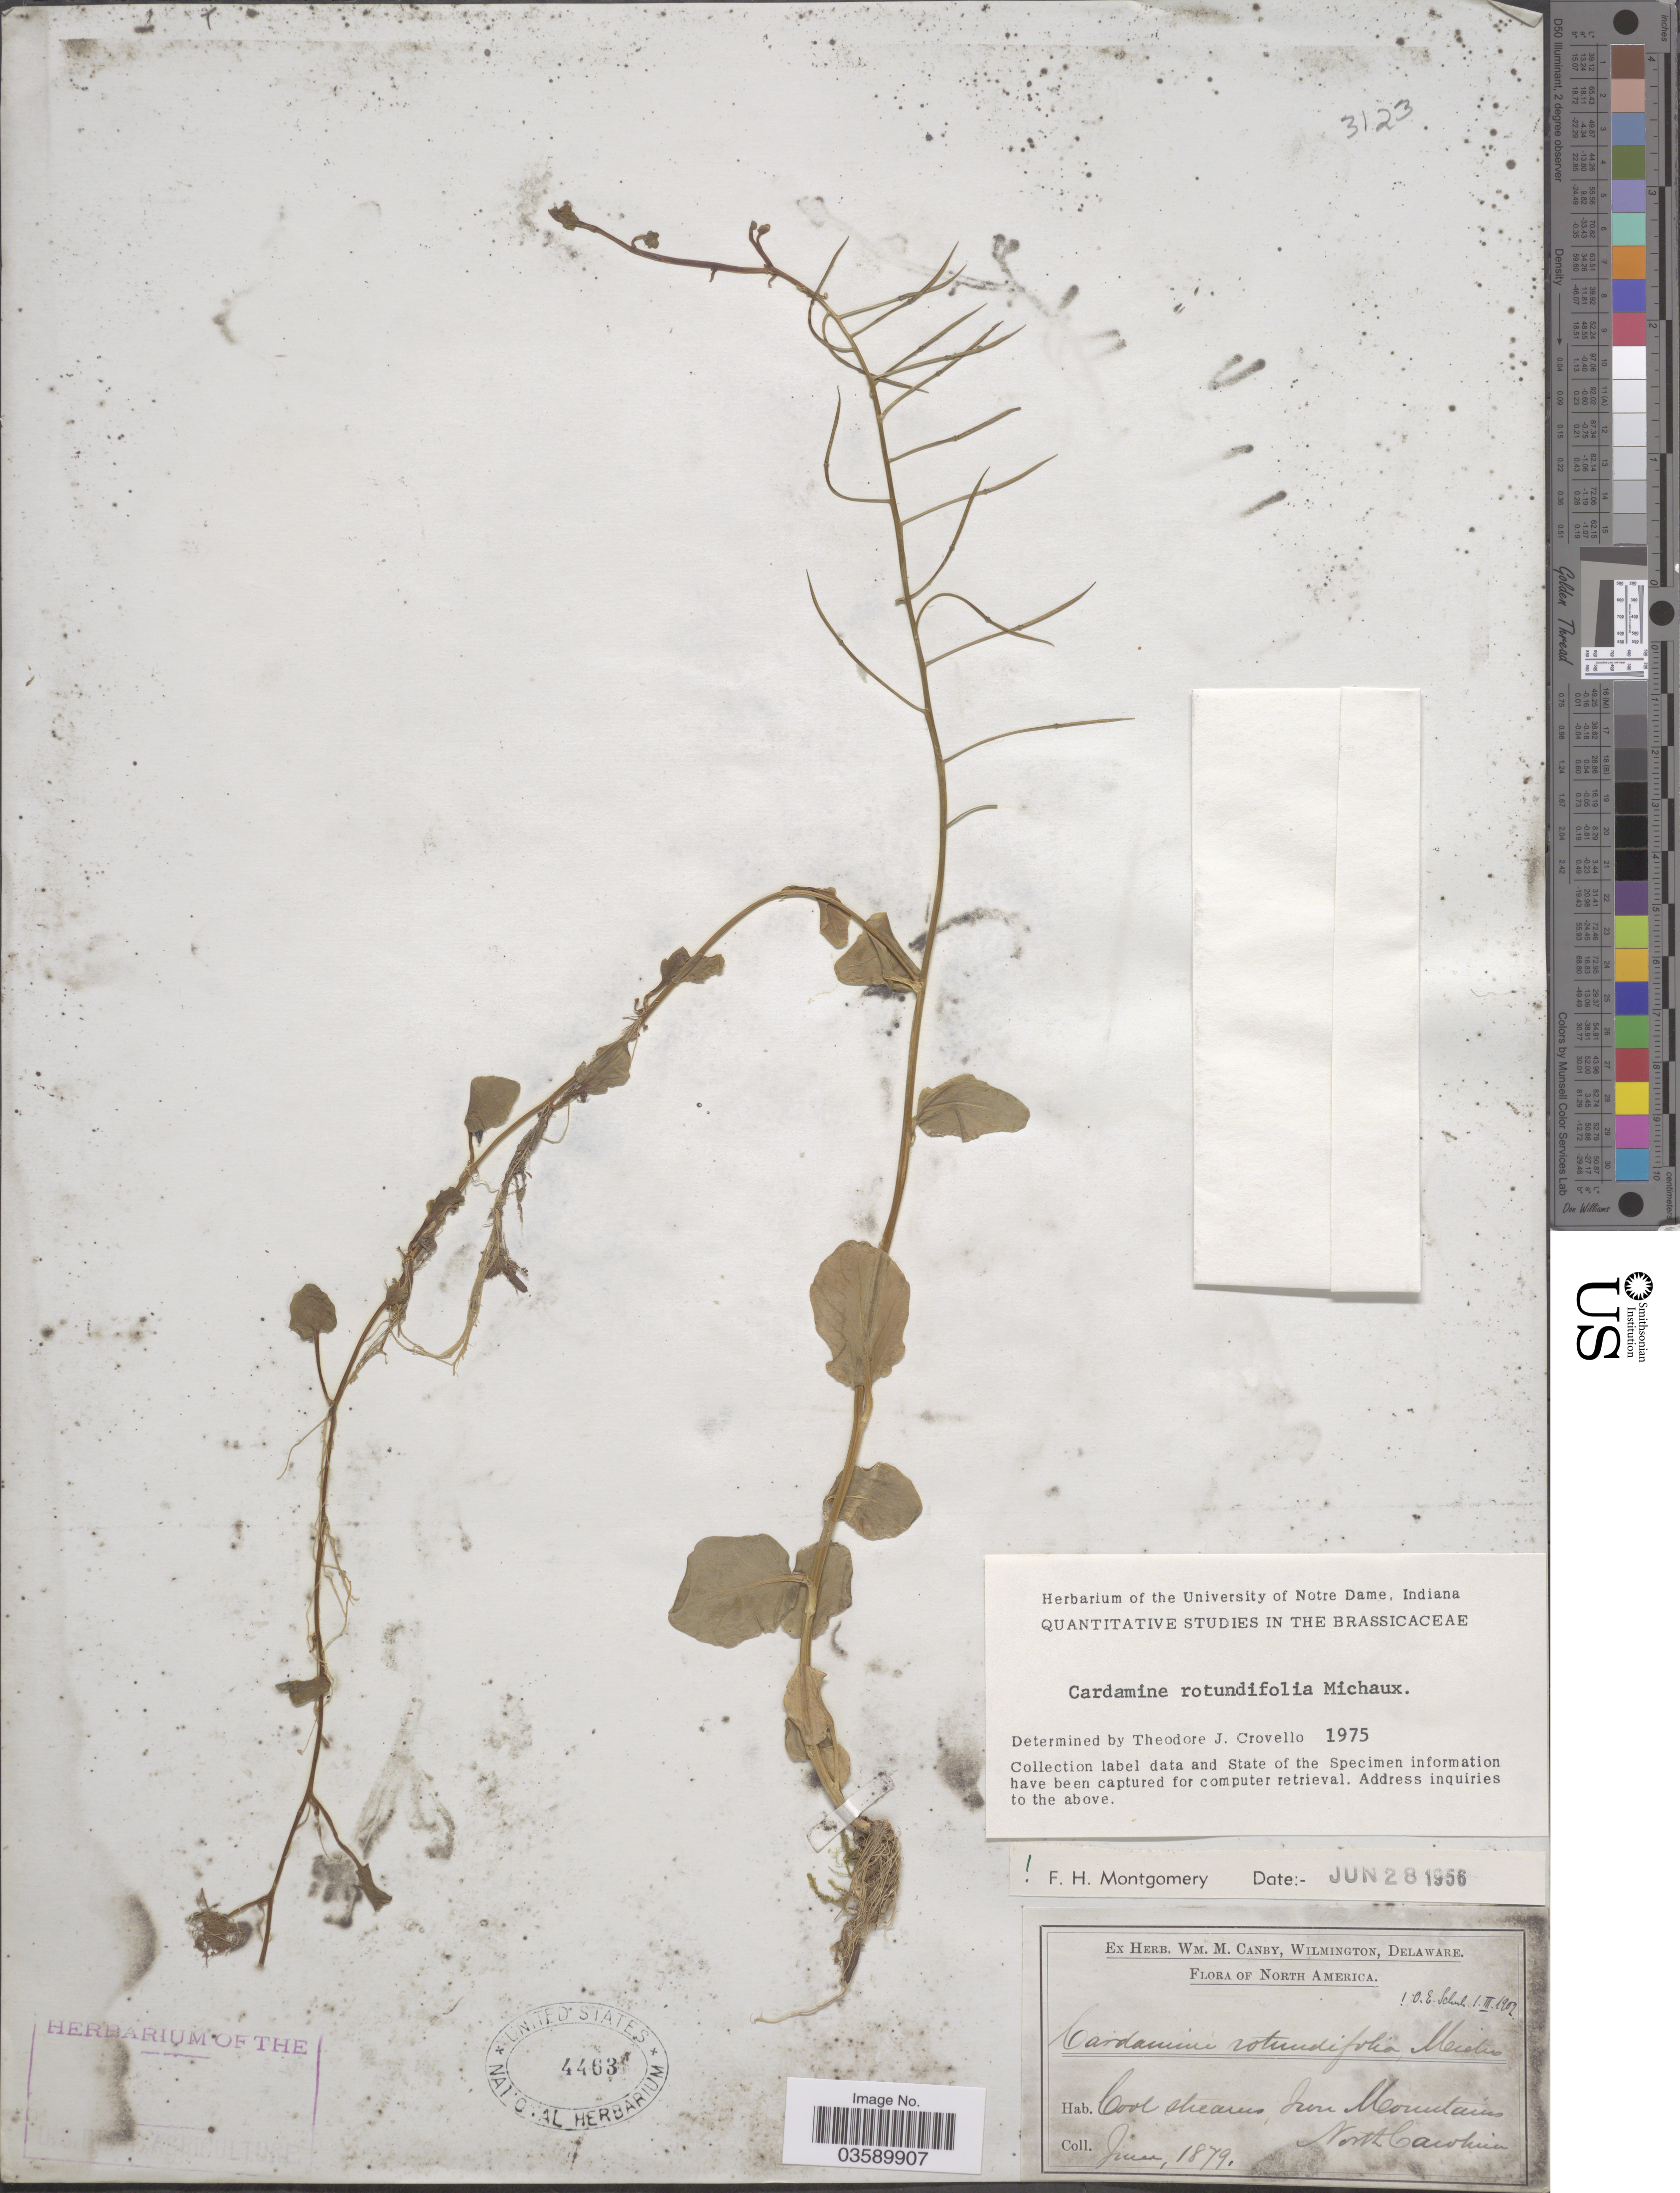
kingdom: Plantae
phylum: Tracheophyta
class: Magnoliopsida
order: Brassicales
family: Brassicaceae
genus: Cardamine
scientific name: Cardamine rotundifolia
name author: Michx.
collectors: ex herb. W.M. Canby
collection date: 1879-06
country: United States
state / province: North Carolina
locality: Cool streams, Iron Mountains.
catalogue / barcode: US 4463